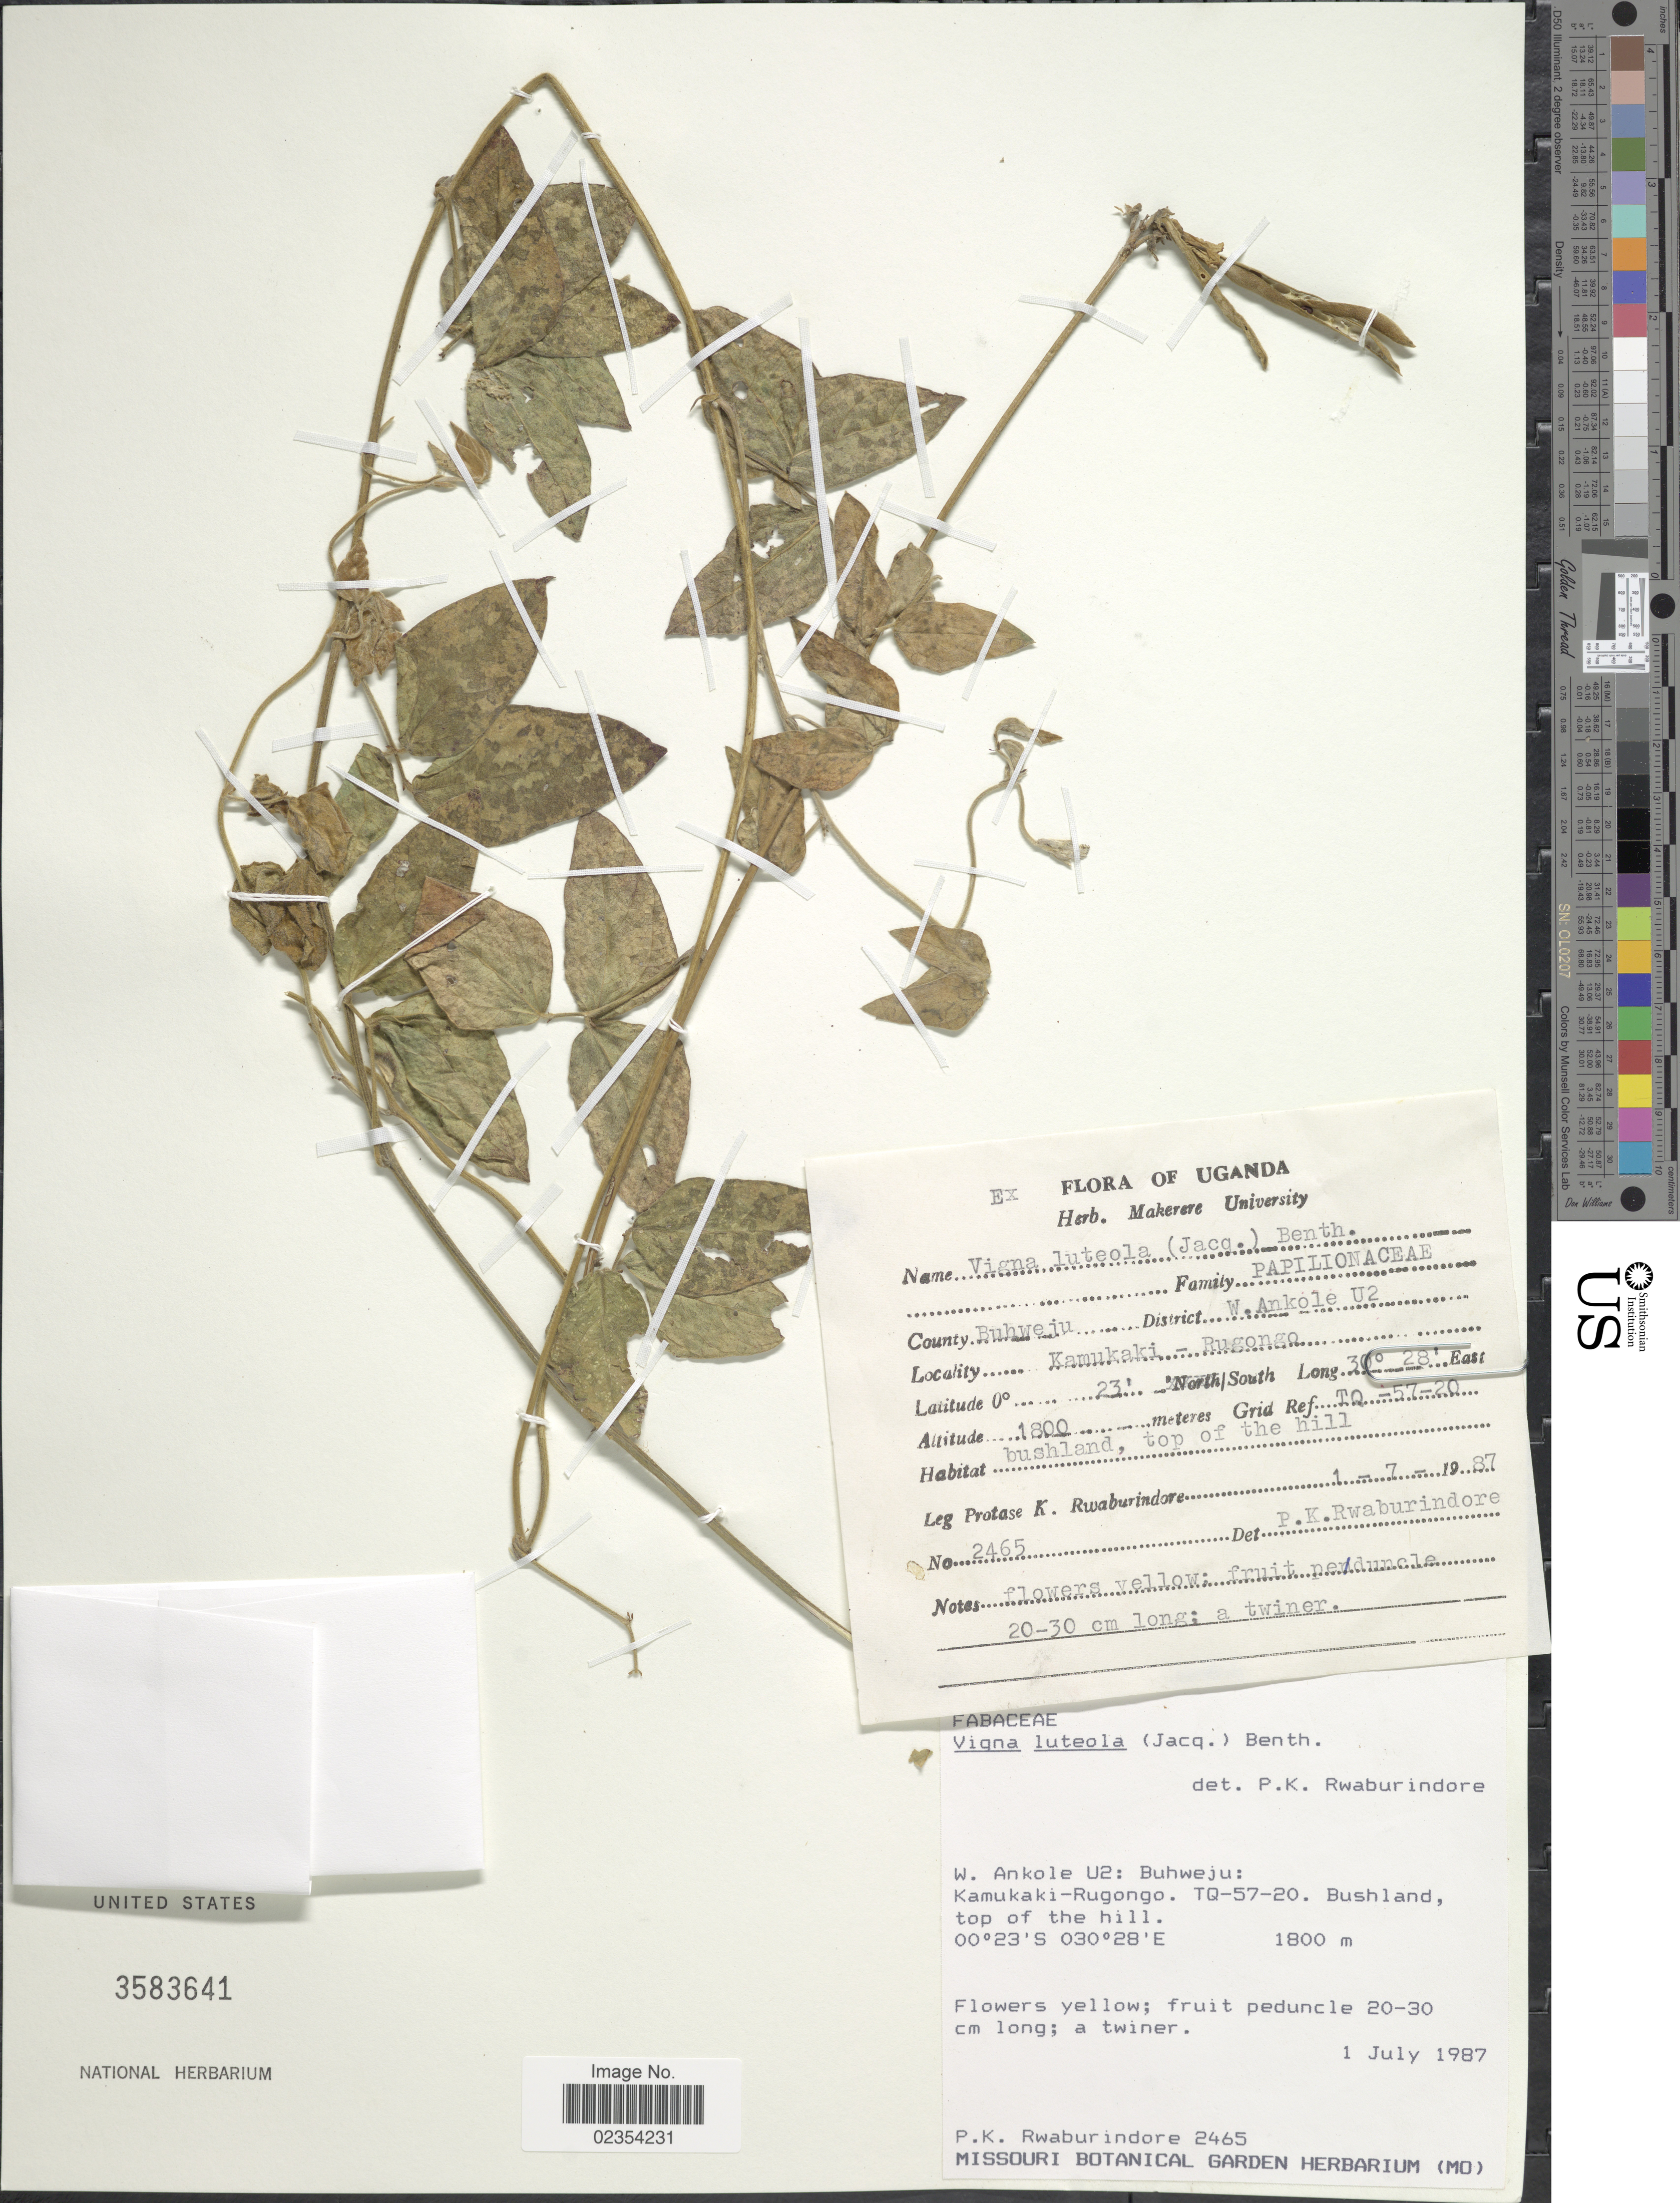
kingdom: Plantae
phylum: Tracheophyta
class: Magnoliopsida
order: Fabales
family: Fabaceae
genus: Vigna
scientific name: Vigna luteola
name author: (Jacq.) Benth.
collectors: P. Rwaburindore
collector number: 2462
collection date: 1987-07-01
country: Uganda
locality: County Buhweju, District W. Ankole U2, Kamukaki-Rugongo, Grid Ref TQ-57-20, bushland, top of hill.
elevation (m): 1800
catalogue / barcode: US 3583641